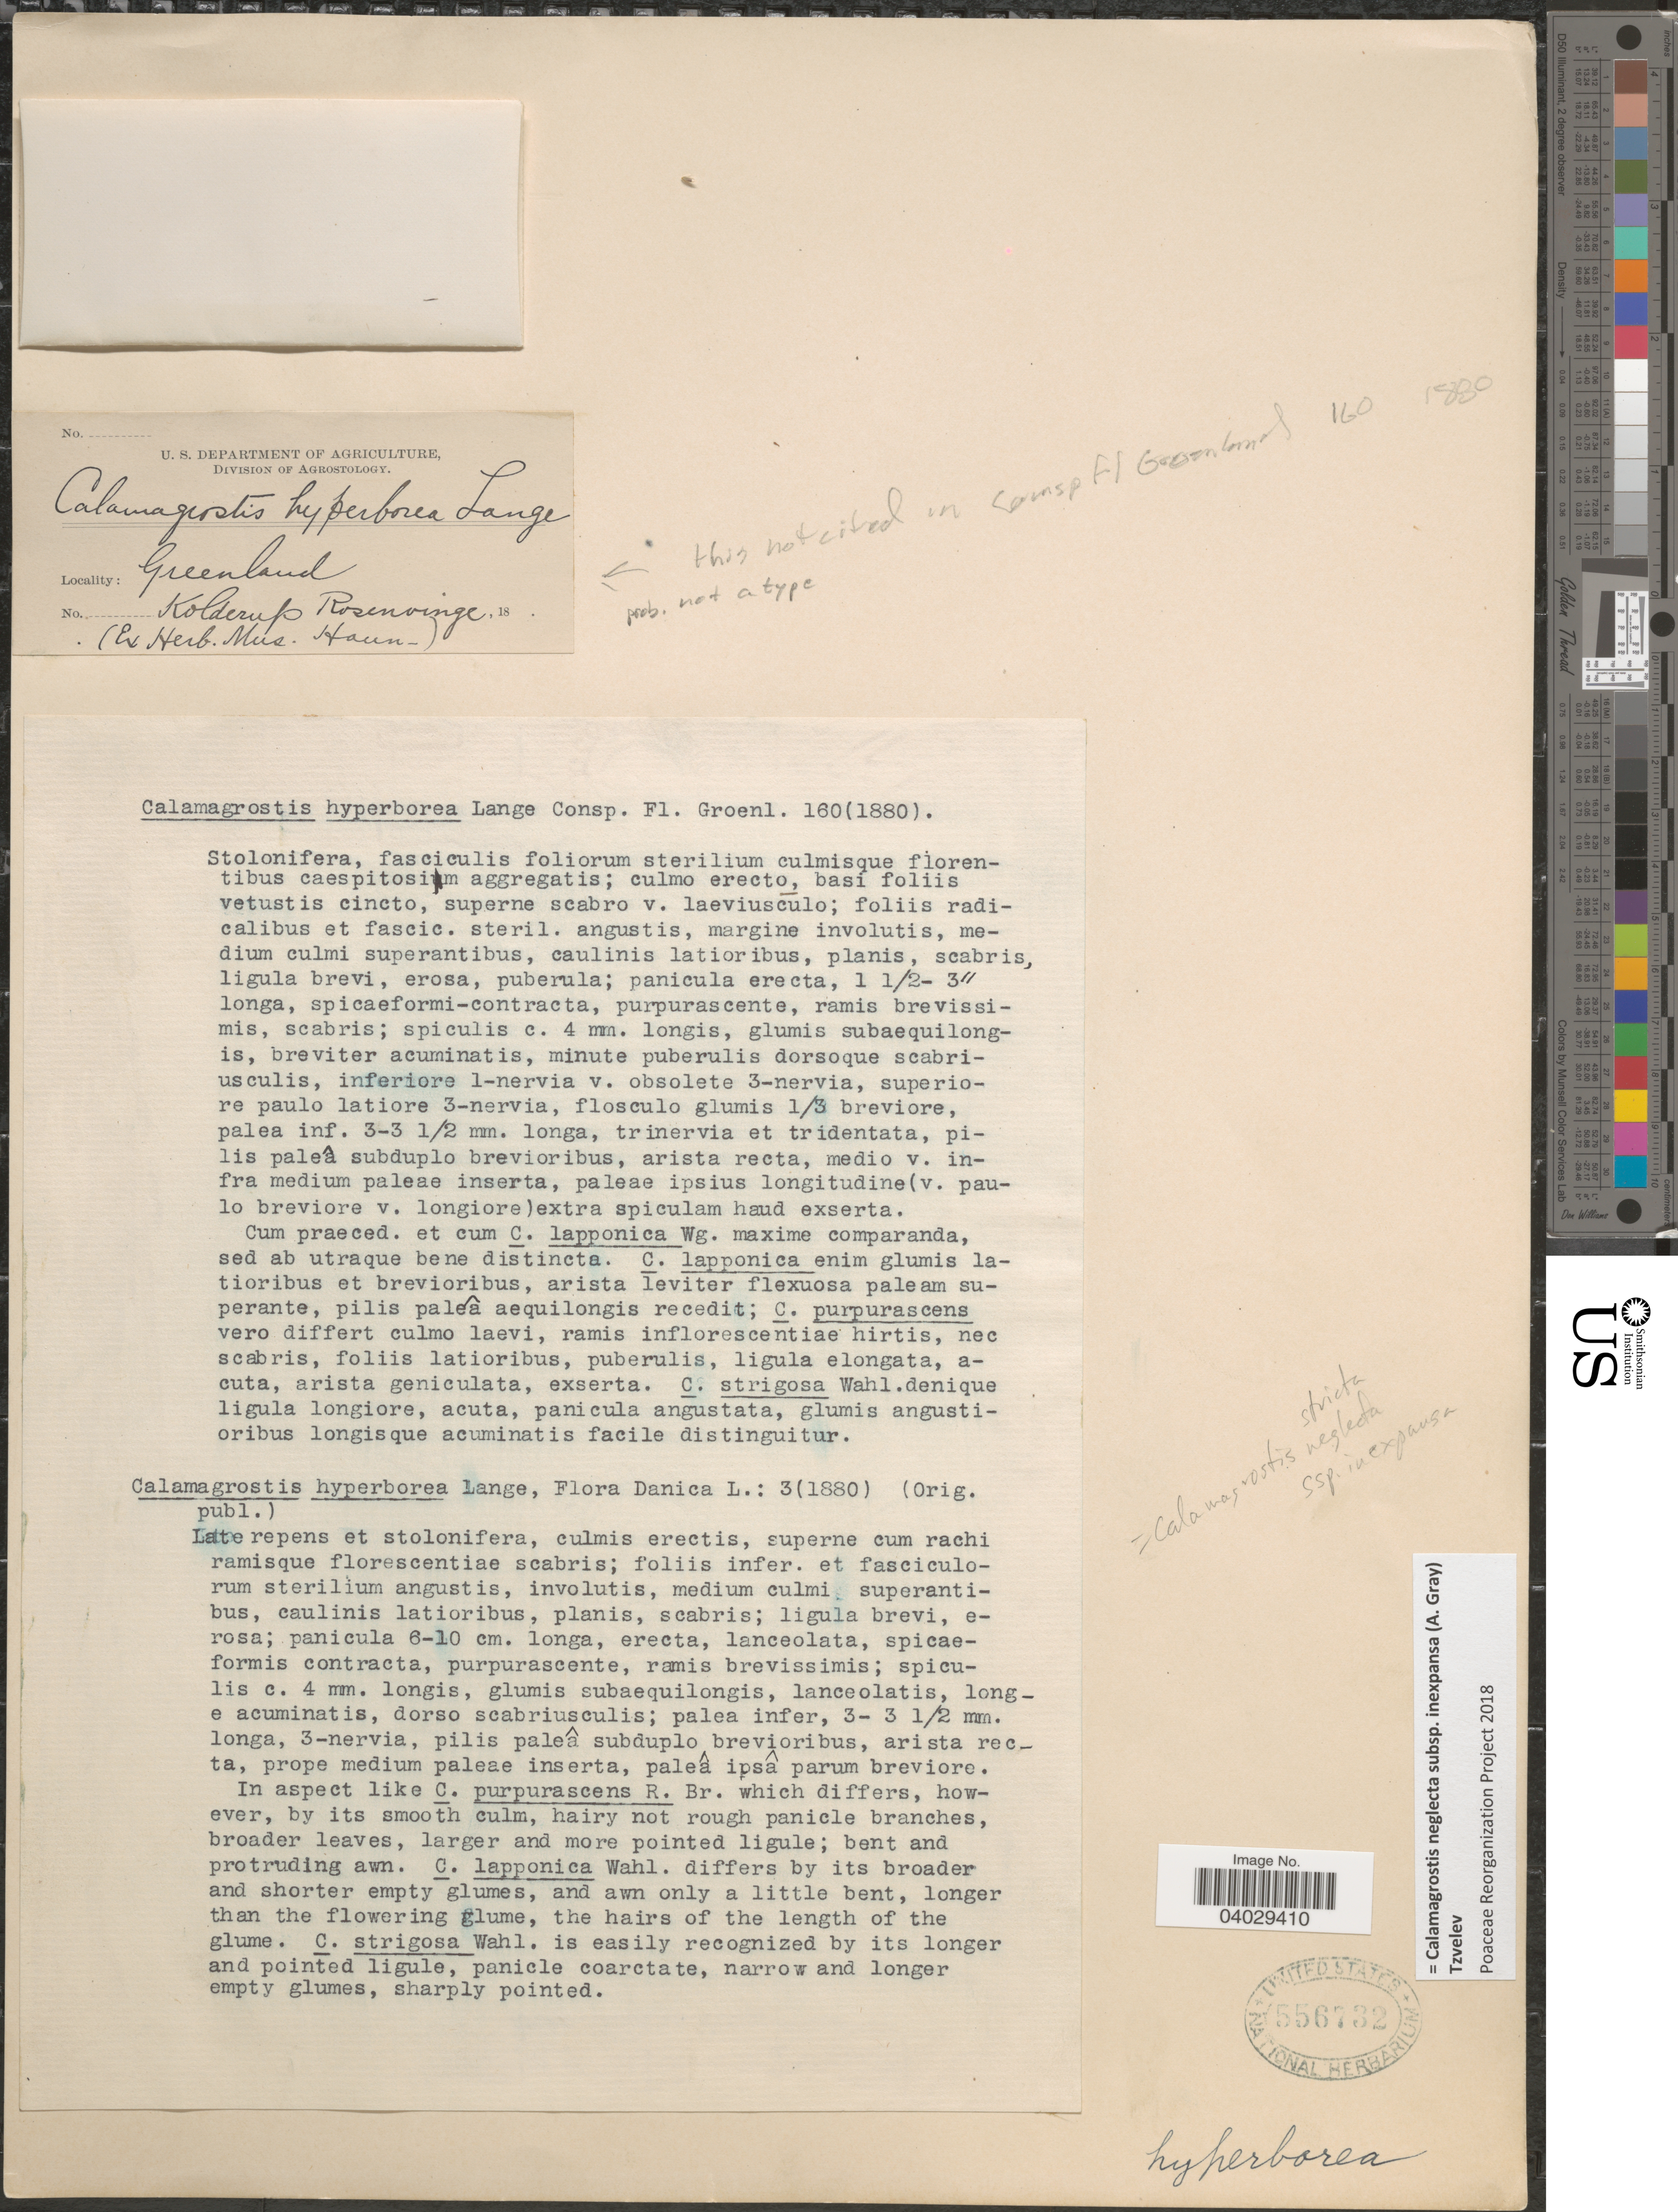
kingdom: Plantae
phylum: Tracheophyta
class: Liliopsida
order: Poales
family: Poaceae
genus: Calamagrostis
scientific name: Calamagrostis neglecta subsp. inexpansa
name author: (A. Gray) Tzvelev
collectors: L. Rosenvinge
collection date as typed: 18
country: Greenland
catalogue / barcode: US 556732